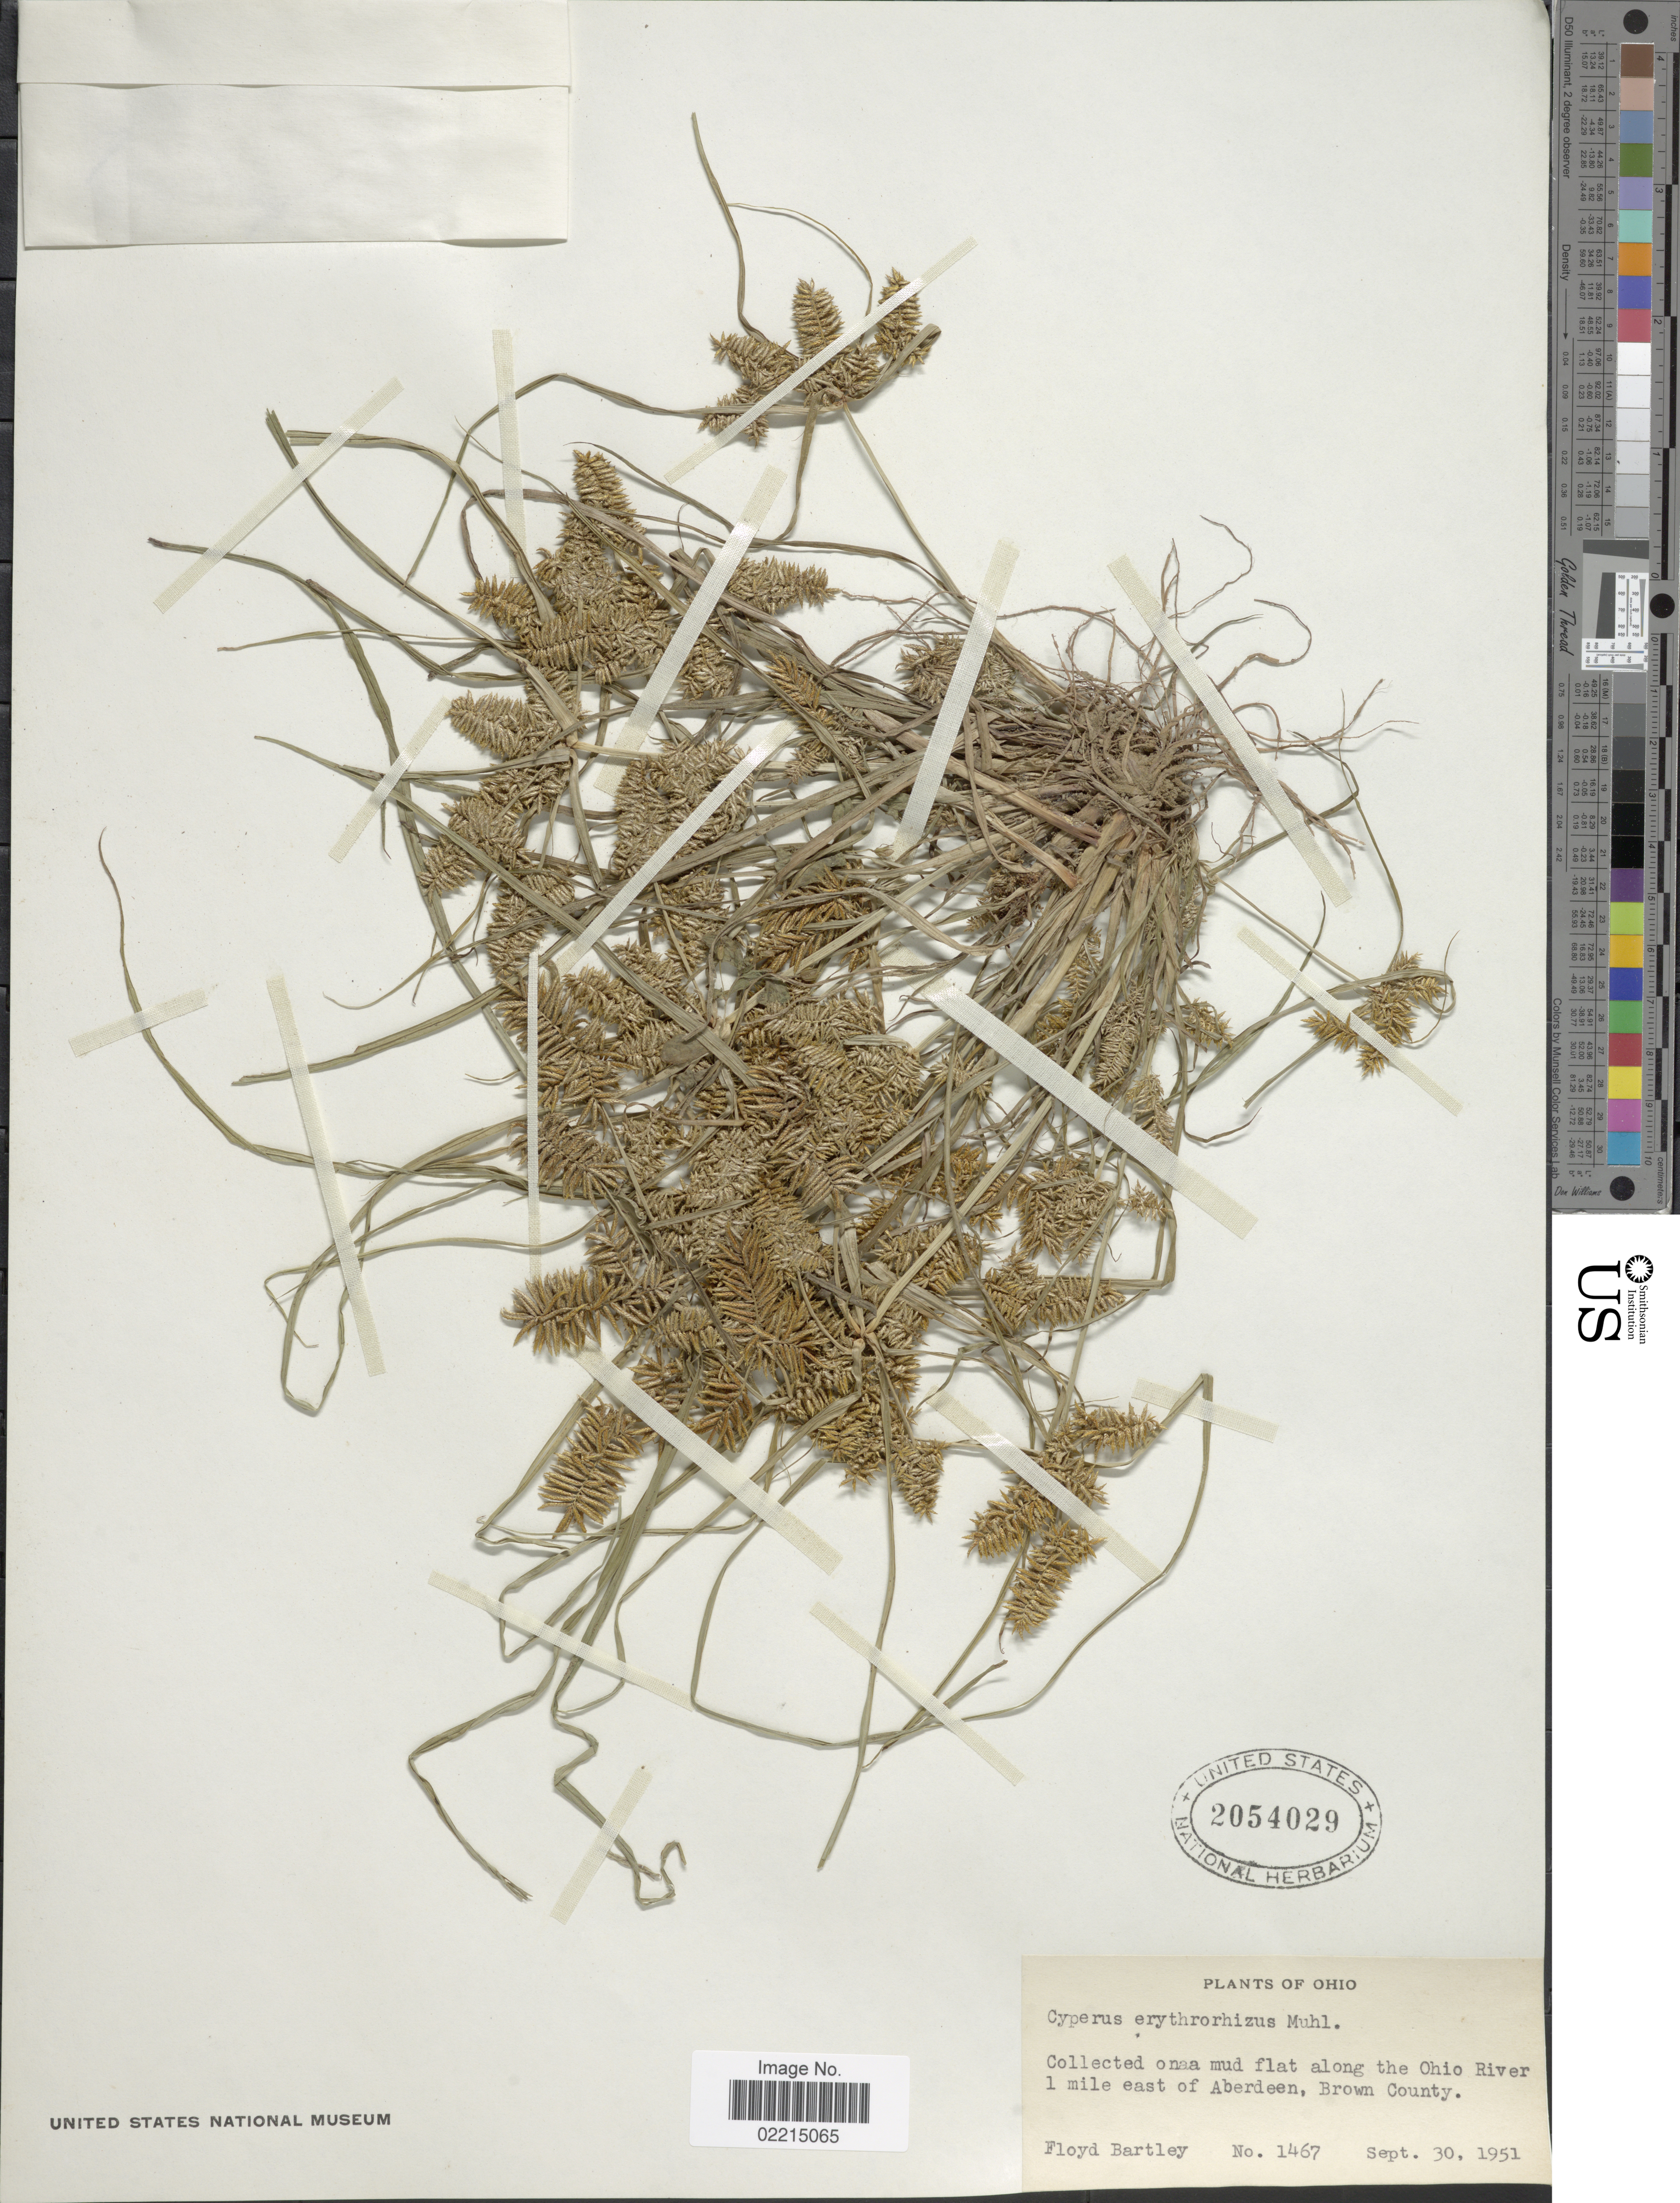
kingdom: Plantae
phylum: Tracheophyta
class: Liliopsida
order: Poales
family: Cyperaceae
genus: Cyperus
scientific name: Cyperus erythrorhizos Muhl.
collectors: F. Bartley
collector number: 1467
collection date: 1951-09-30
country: United States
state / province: Ohio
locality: Along the Ohio River 1 mile east of Aberdeen, Brown County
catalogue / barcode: US 2054029